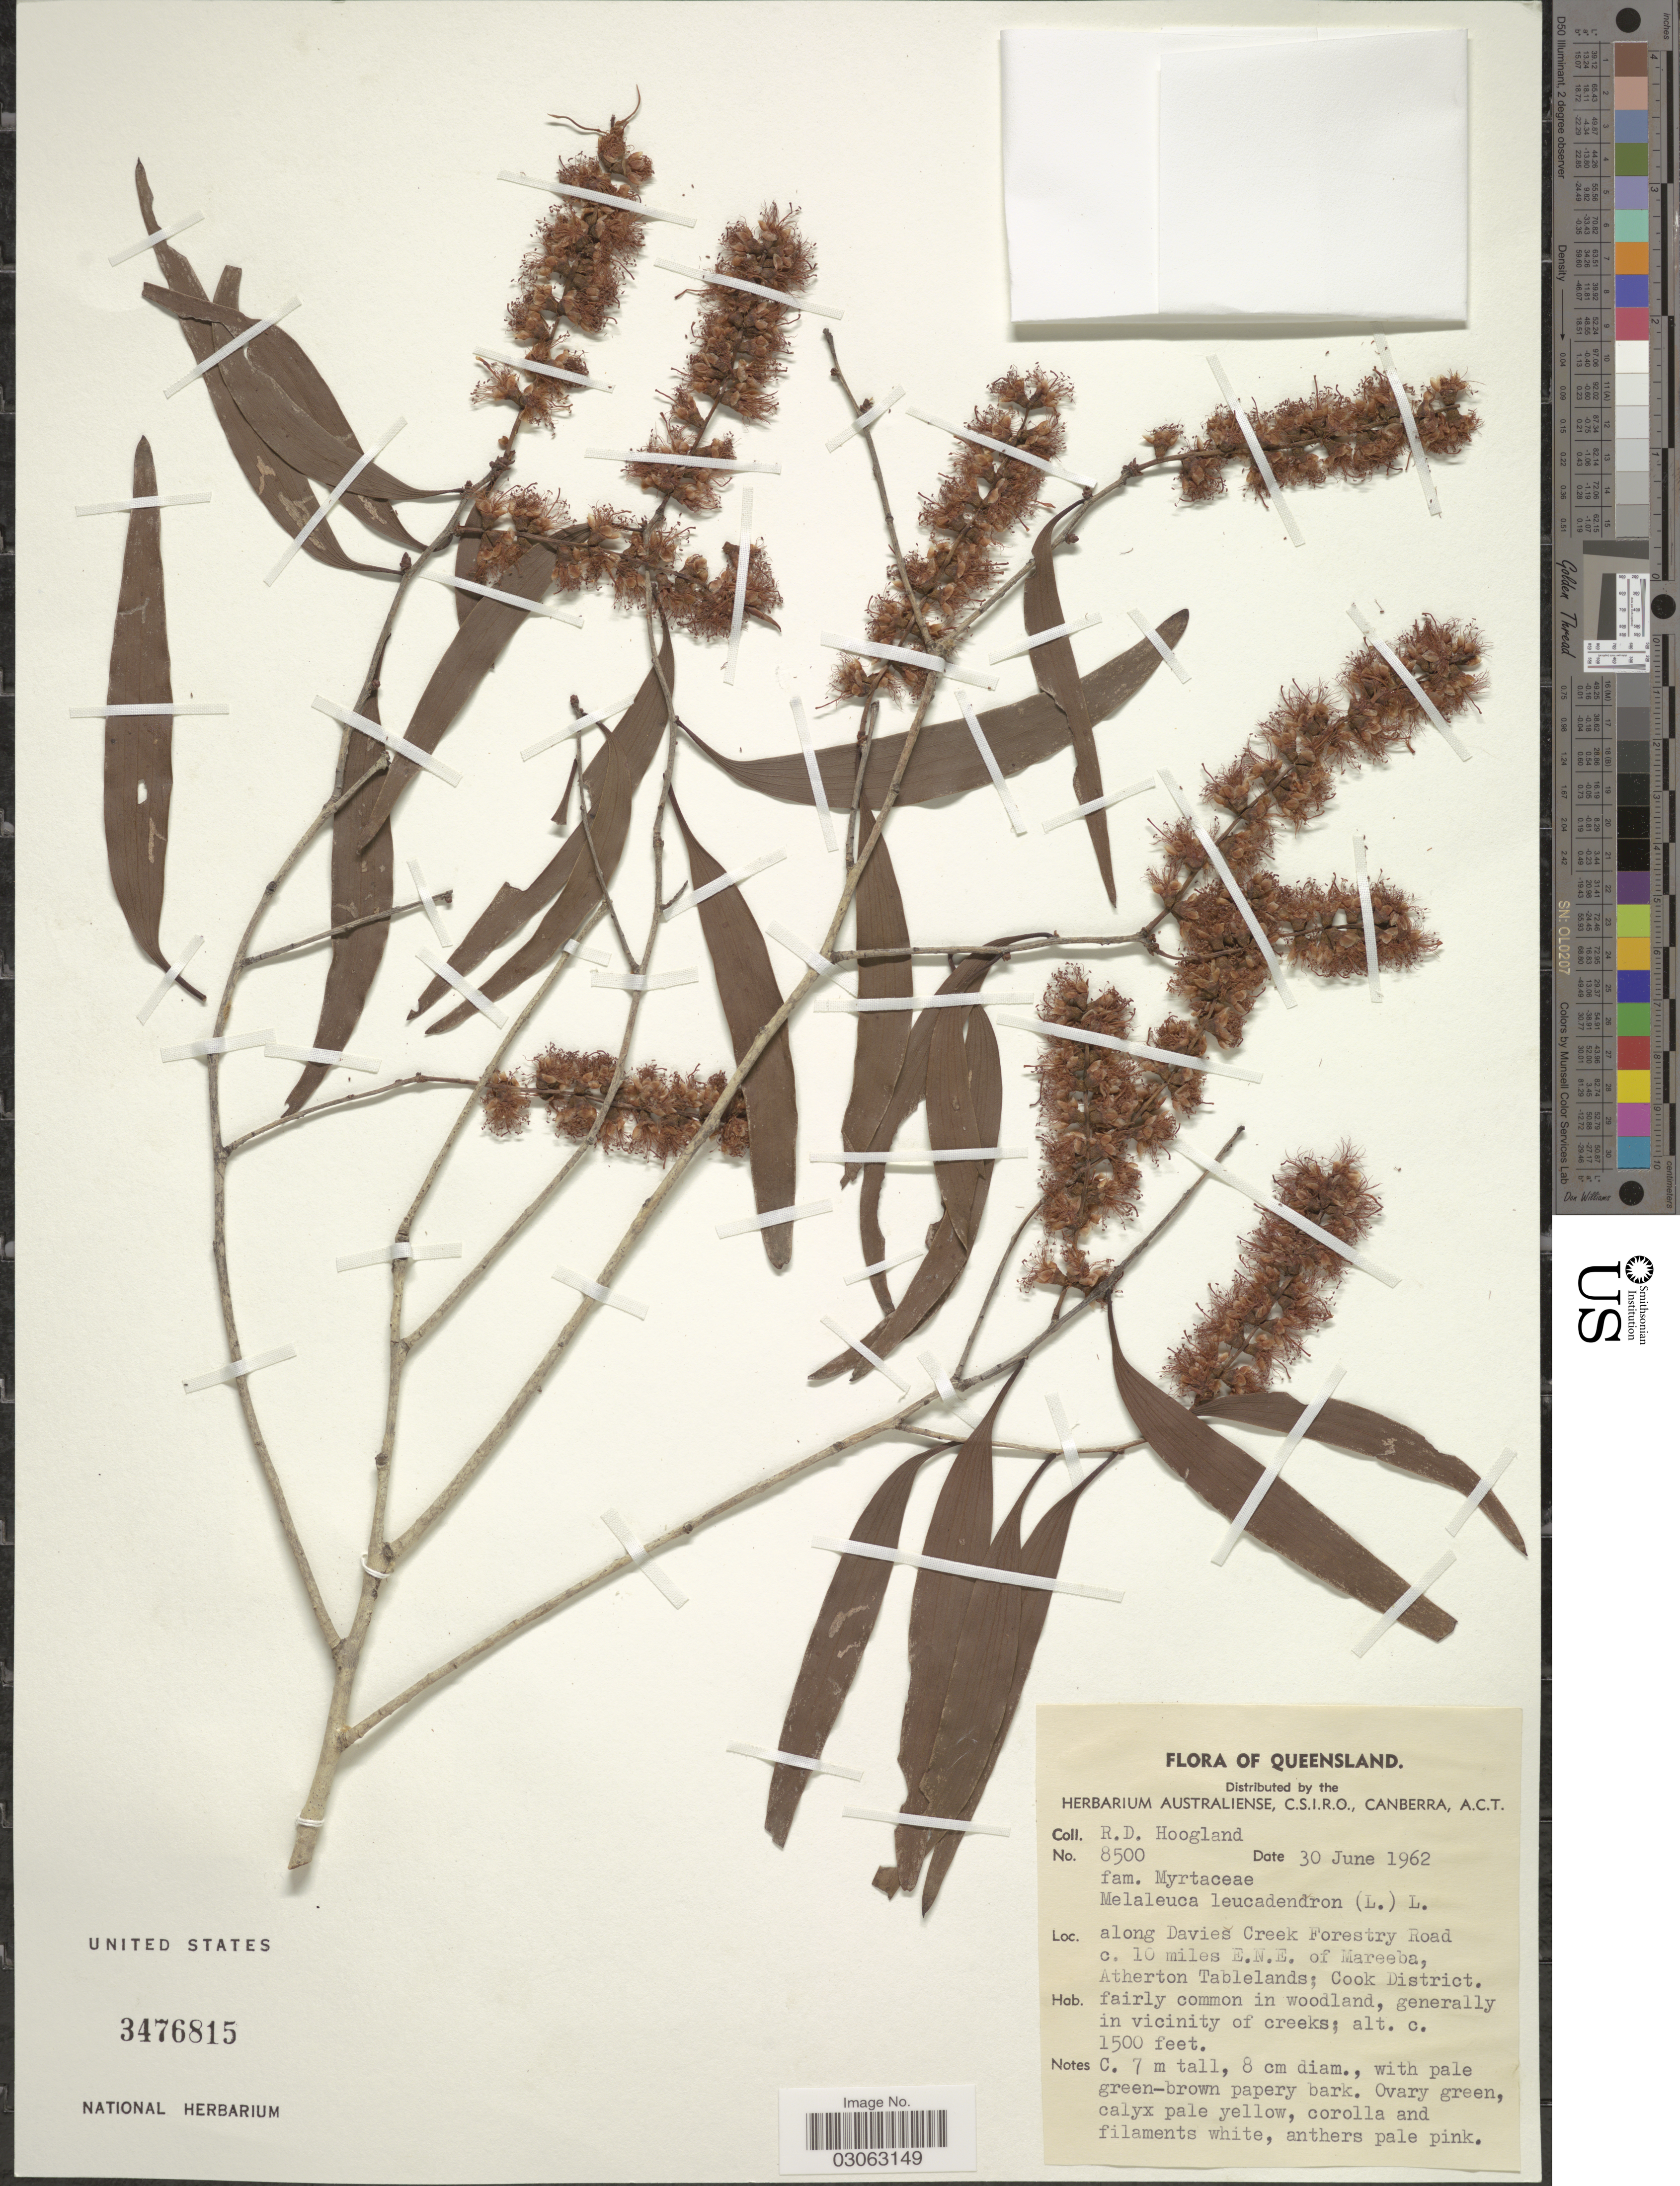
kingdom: Plantae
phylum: Tracheophyta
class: Magnoliopsida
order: Myrtales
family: Myrtaceae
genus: Melaleuca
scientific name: Melaleuca leucadendra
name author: (L.) L.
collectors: R. D. Hoogland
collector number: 8500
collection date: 1962-06-30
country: Australia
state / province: Queensland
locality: Along Davies Creek Forestry Road c. 10 miles E.N.E. of Mareeba, Atherton Tablelands; Cook District.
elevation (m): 457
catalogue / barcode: US 3476815